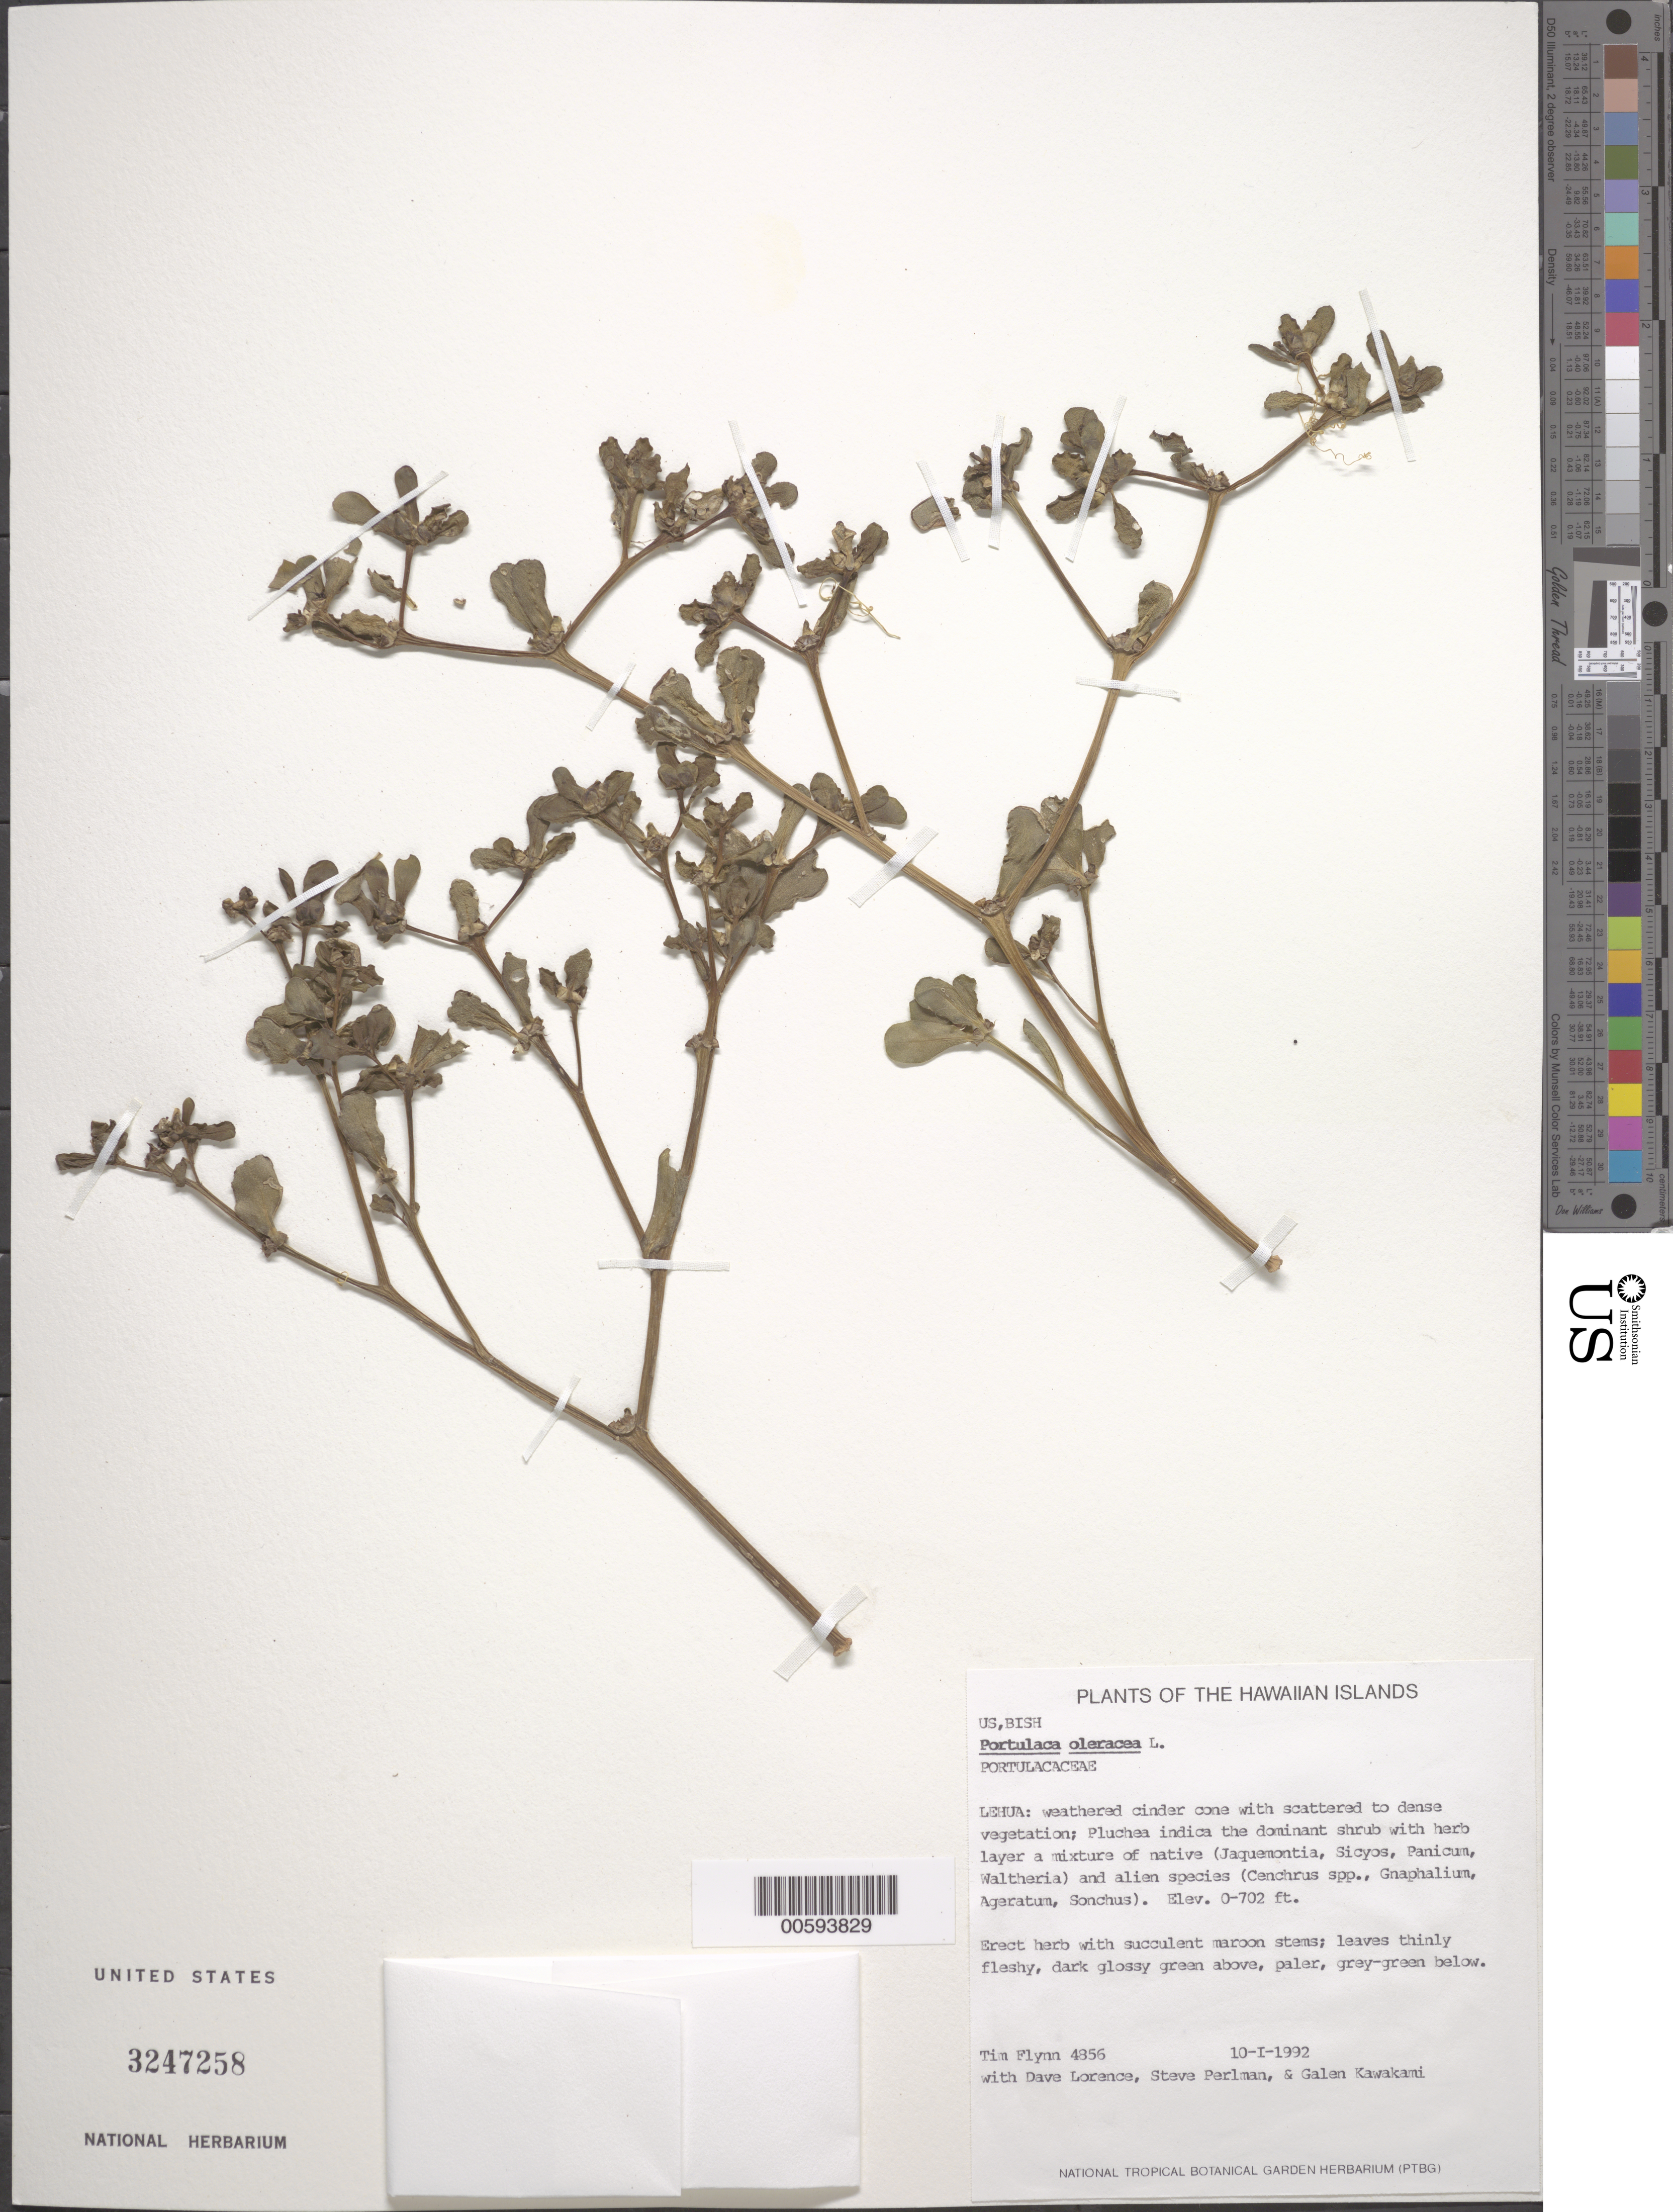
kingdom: Plantae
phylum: Tracheophyta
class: Magnoliopsida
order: Caryophyllales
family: Portulacaceae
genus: Portulaca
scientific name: Portulaca oleracea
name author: L.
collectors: T. Flynn, D. Lorence, S. Perlman & G. Kawakami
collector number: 4856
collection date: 1992-01-10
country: United States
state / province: Hawaii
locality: The Hawaiian Islands. Lehua.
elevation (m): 0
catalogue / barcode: US 3247258